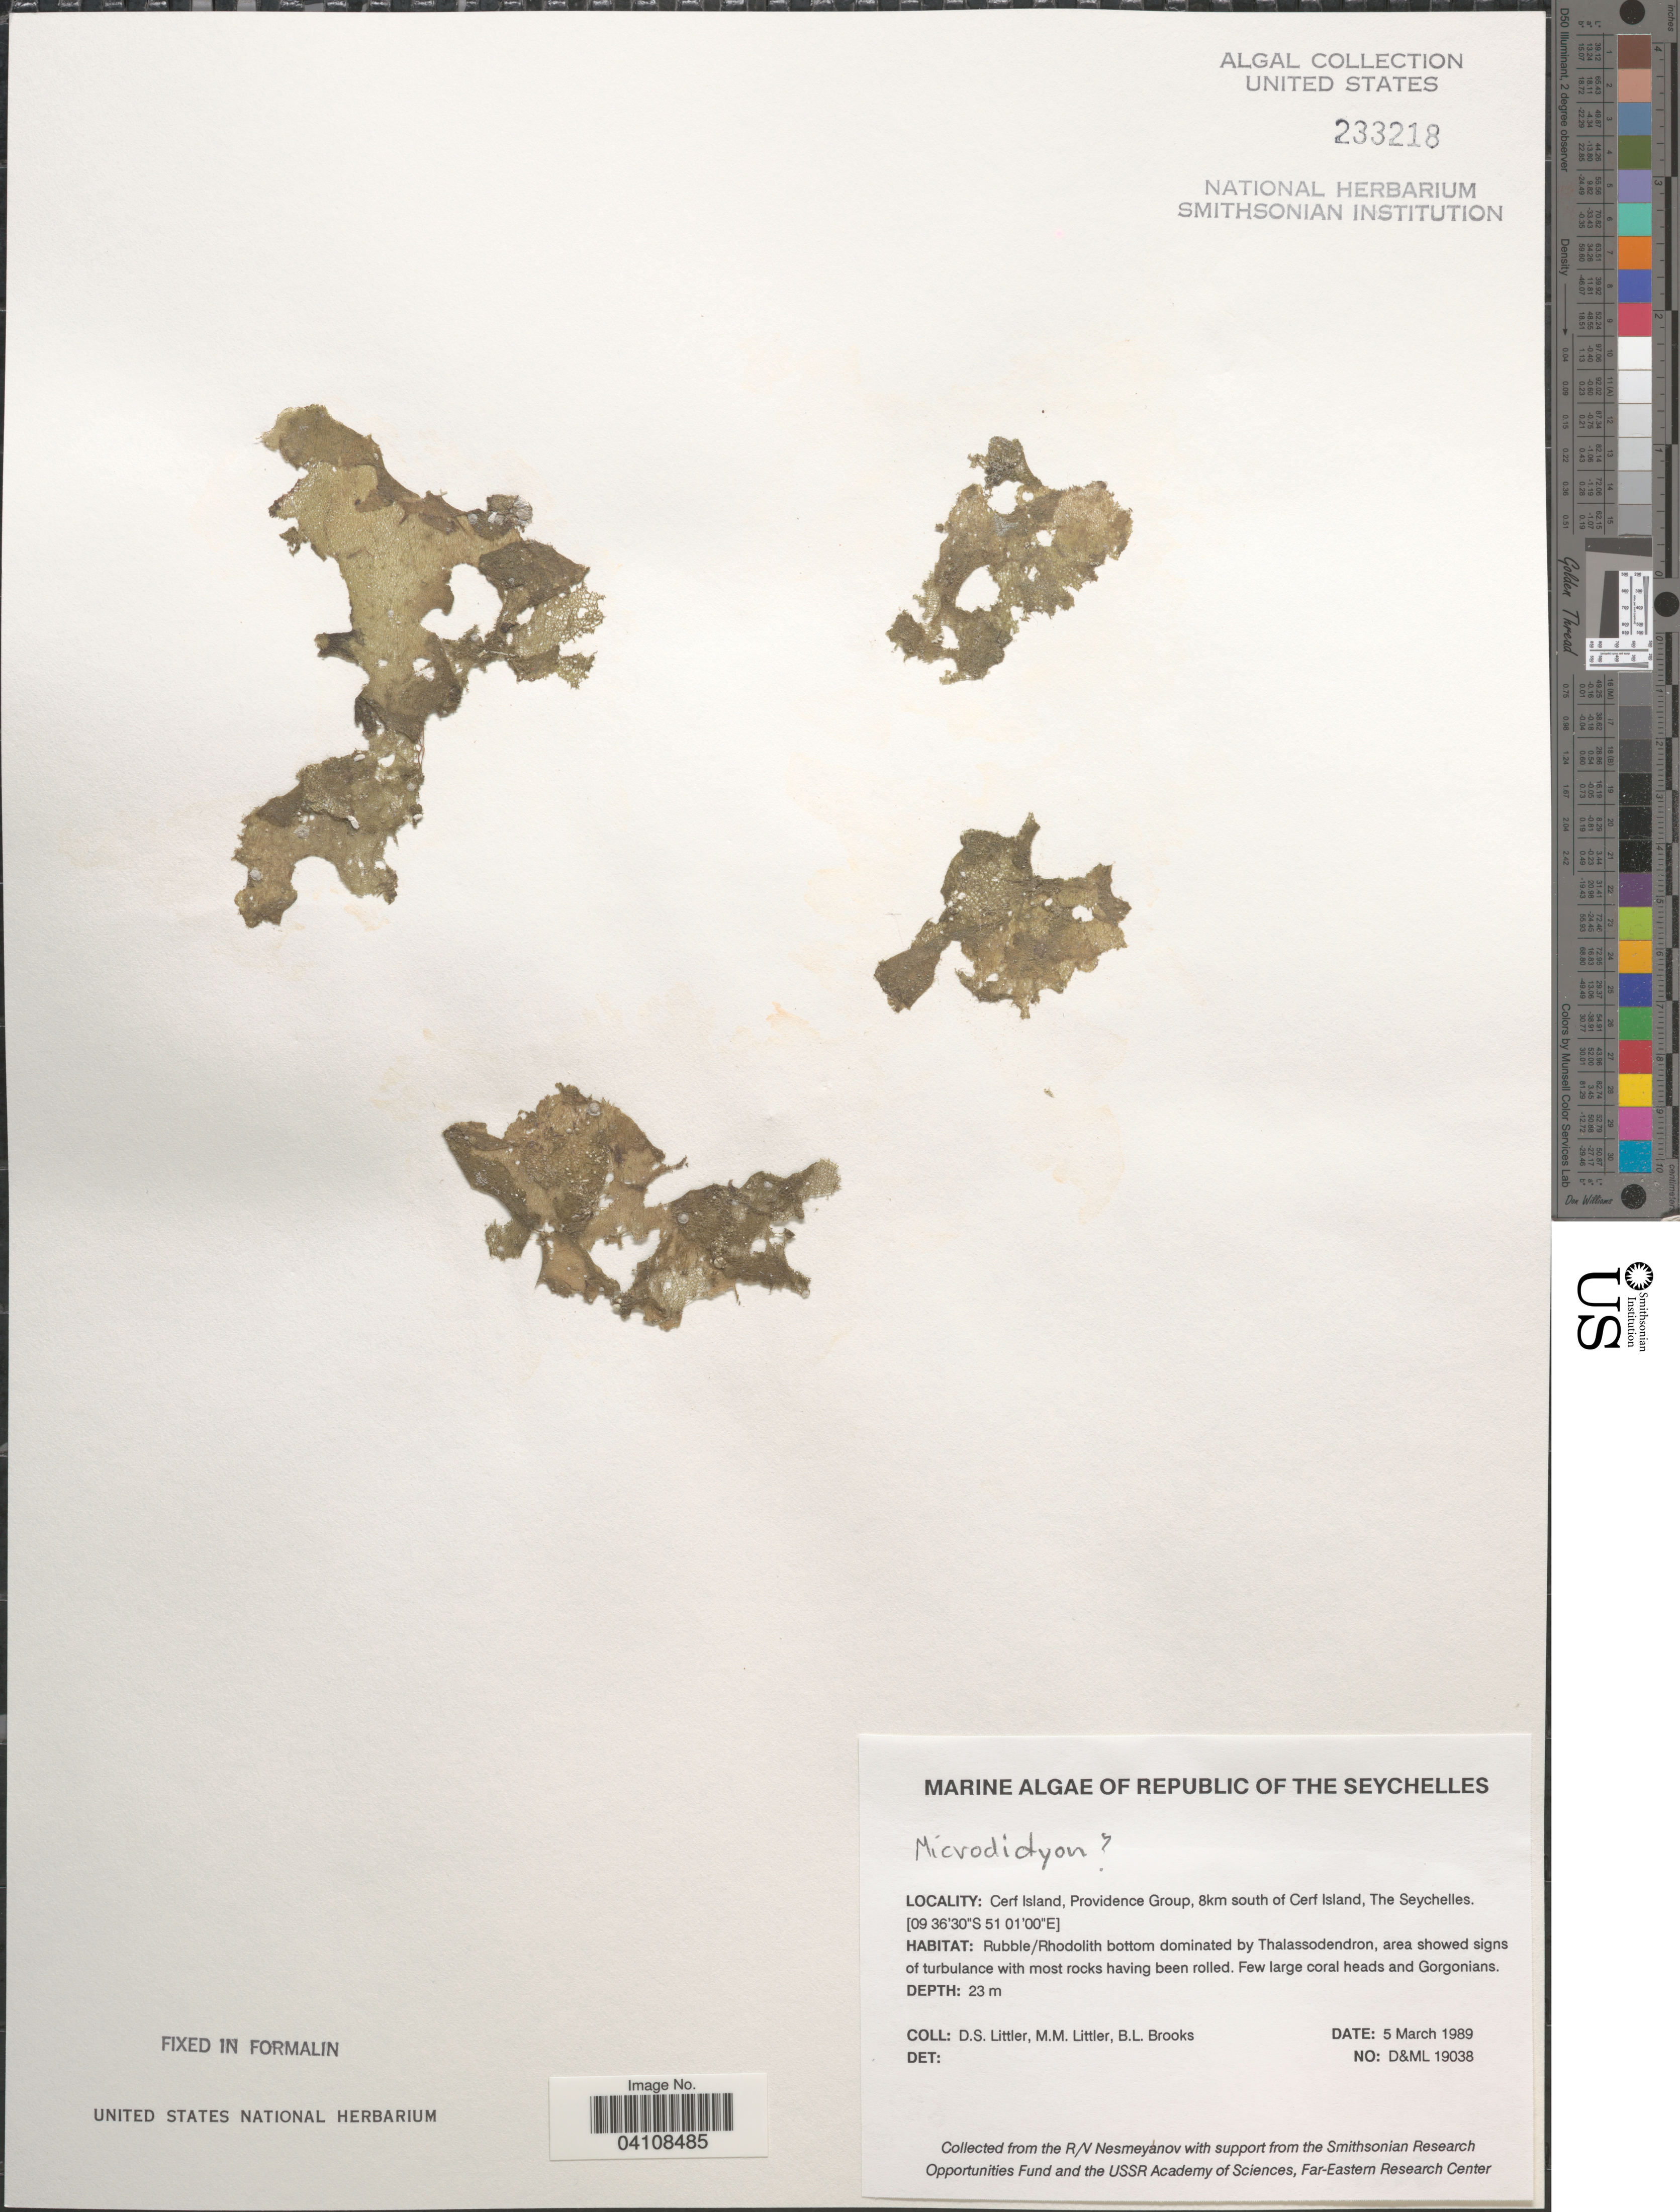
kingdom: Plantae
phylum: Chlorophyta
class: Ulvophyceae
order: Cladophorales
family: Anadyomenaceae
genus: Microdictyon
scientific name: Microdictyon sp.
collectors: D. S. Littler & B. Brooks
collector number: D&ML19038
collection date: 1989-03-05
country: Seychelles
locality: Republic of The Seychelles. Cerf Island, Providence Group, 8km south of Cerf Island.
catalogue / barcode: US 233218